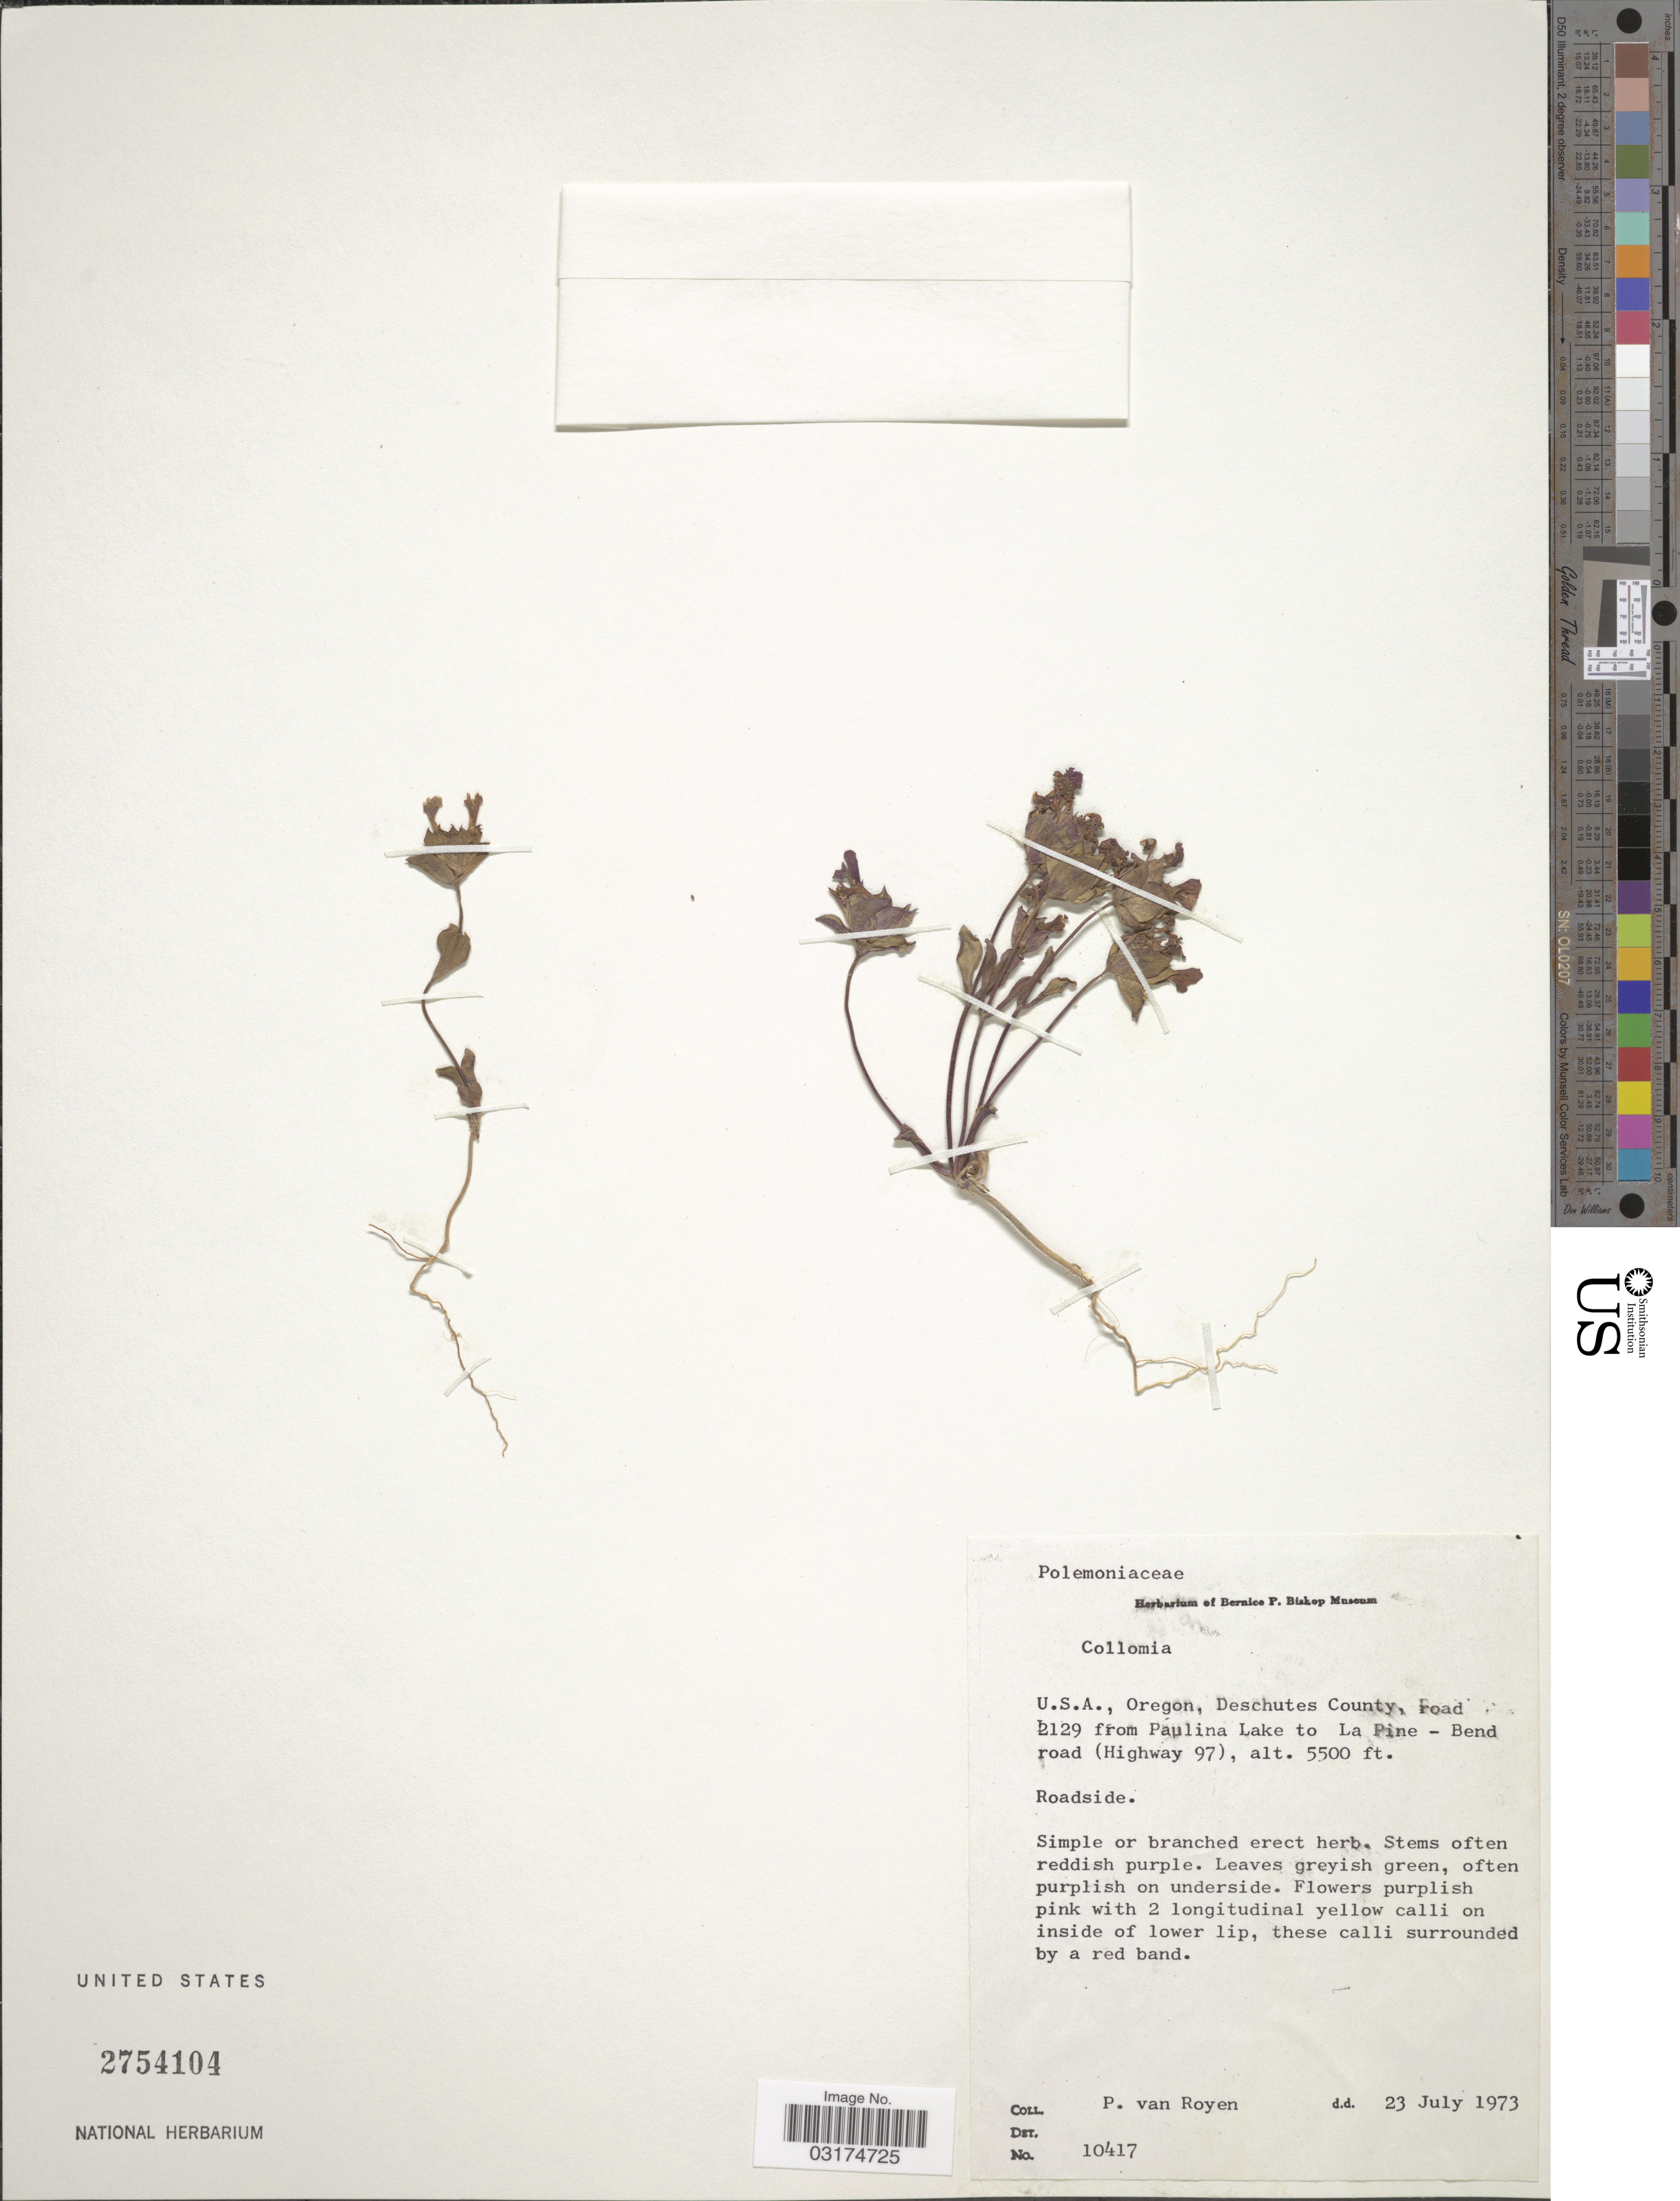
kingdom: Plantae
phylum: Tracheophyta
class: Magnoliopsida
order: Ericales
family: Polemoniaceae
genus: Collomia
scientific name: Collomia sp.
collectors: P. van Royen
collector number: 10417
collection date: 1973-07-23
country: United States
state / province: Oregon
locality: Deschutes County, road 2129 from Paulina Lake to La Pine - Bend road (Highway 97).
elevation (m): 1676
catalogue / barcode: US 2754104